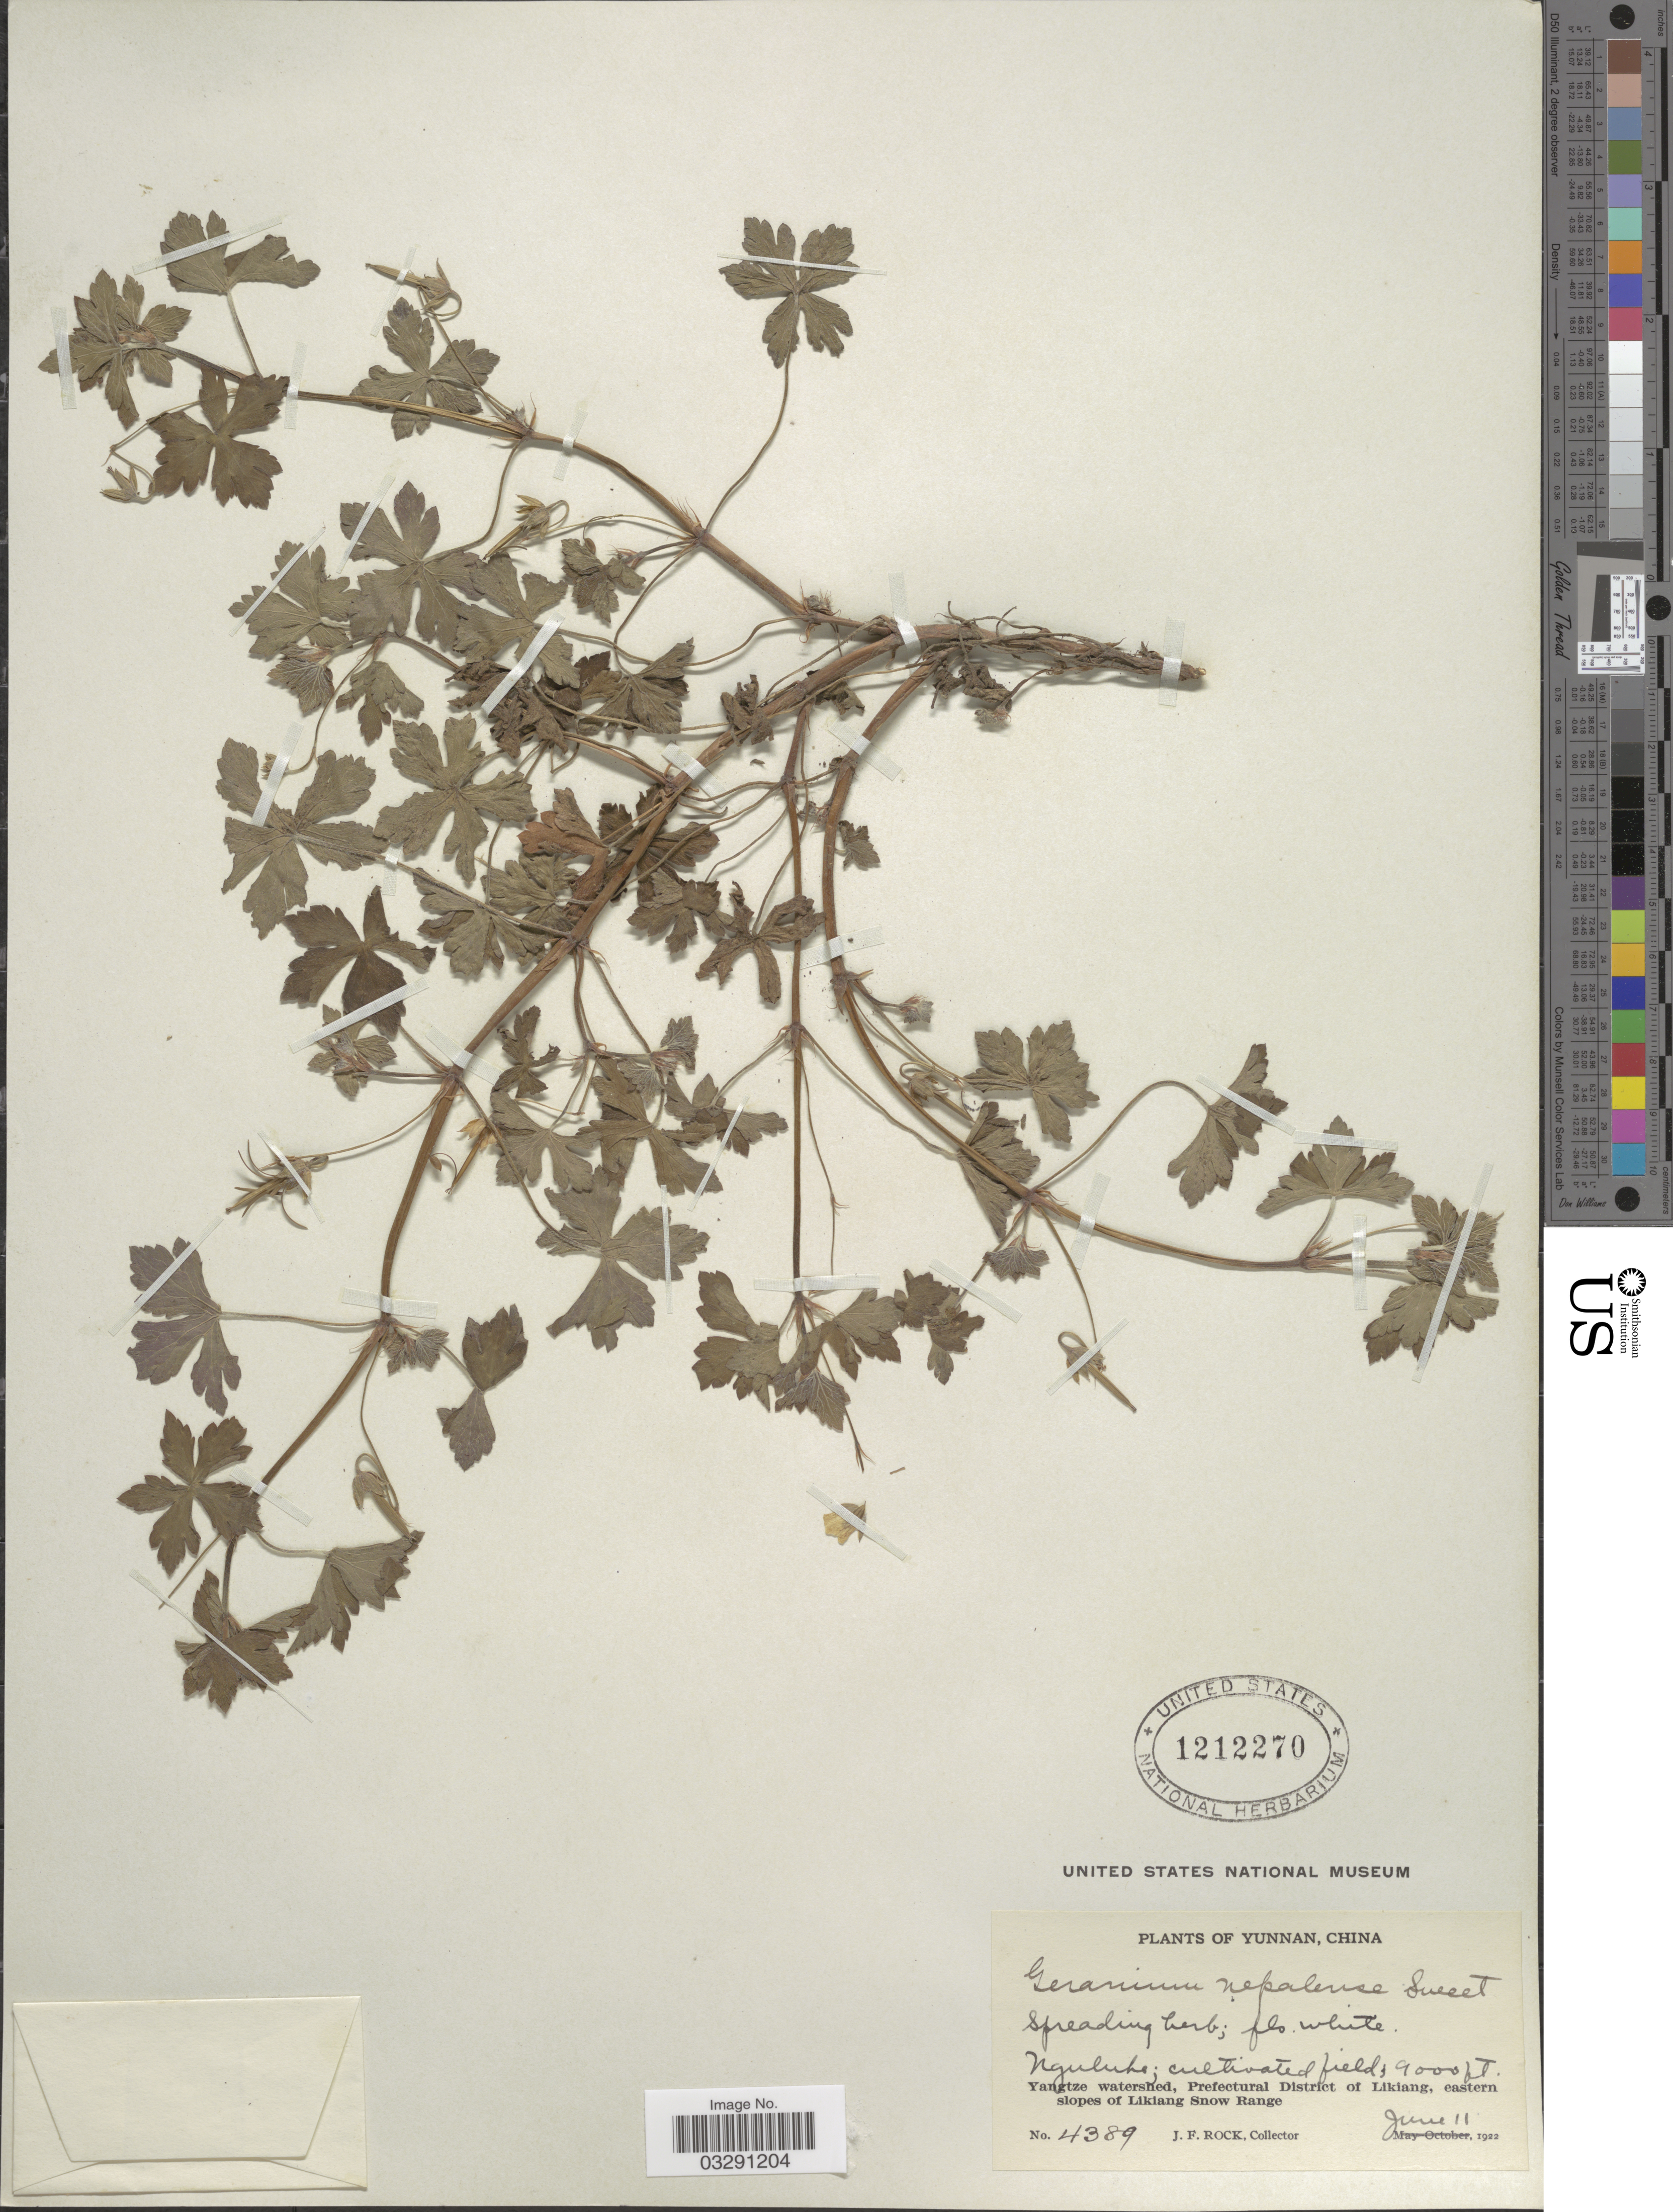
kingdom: Plantae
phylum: Tracheophyta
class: Magnoliopsida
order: Geraniales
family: Geraniaceae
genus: Geranium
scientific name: Geranium nepalense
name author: Sweet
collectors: J. Rock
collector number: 4389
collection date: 1922-06-11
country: China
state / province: Yunnan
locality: Nguluke, Yangtze watershed, Prefectural District of Likiang, eastern slopes of Likiang Snow Range.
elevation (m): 2743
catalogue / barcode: US 1212270